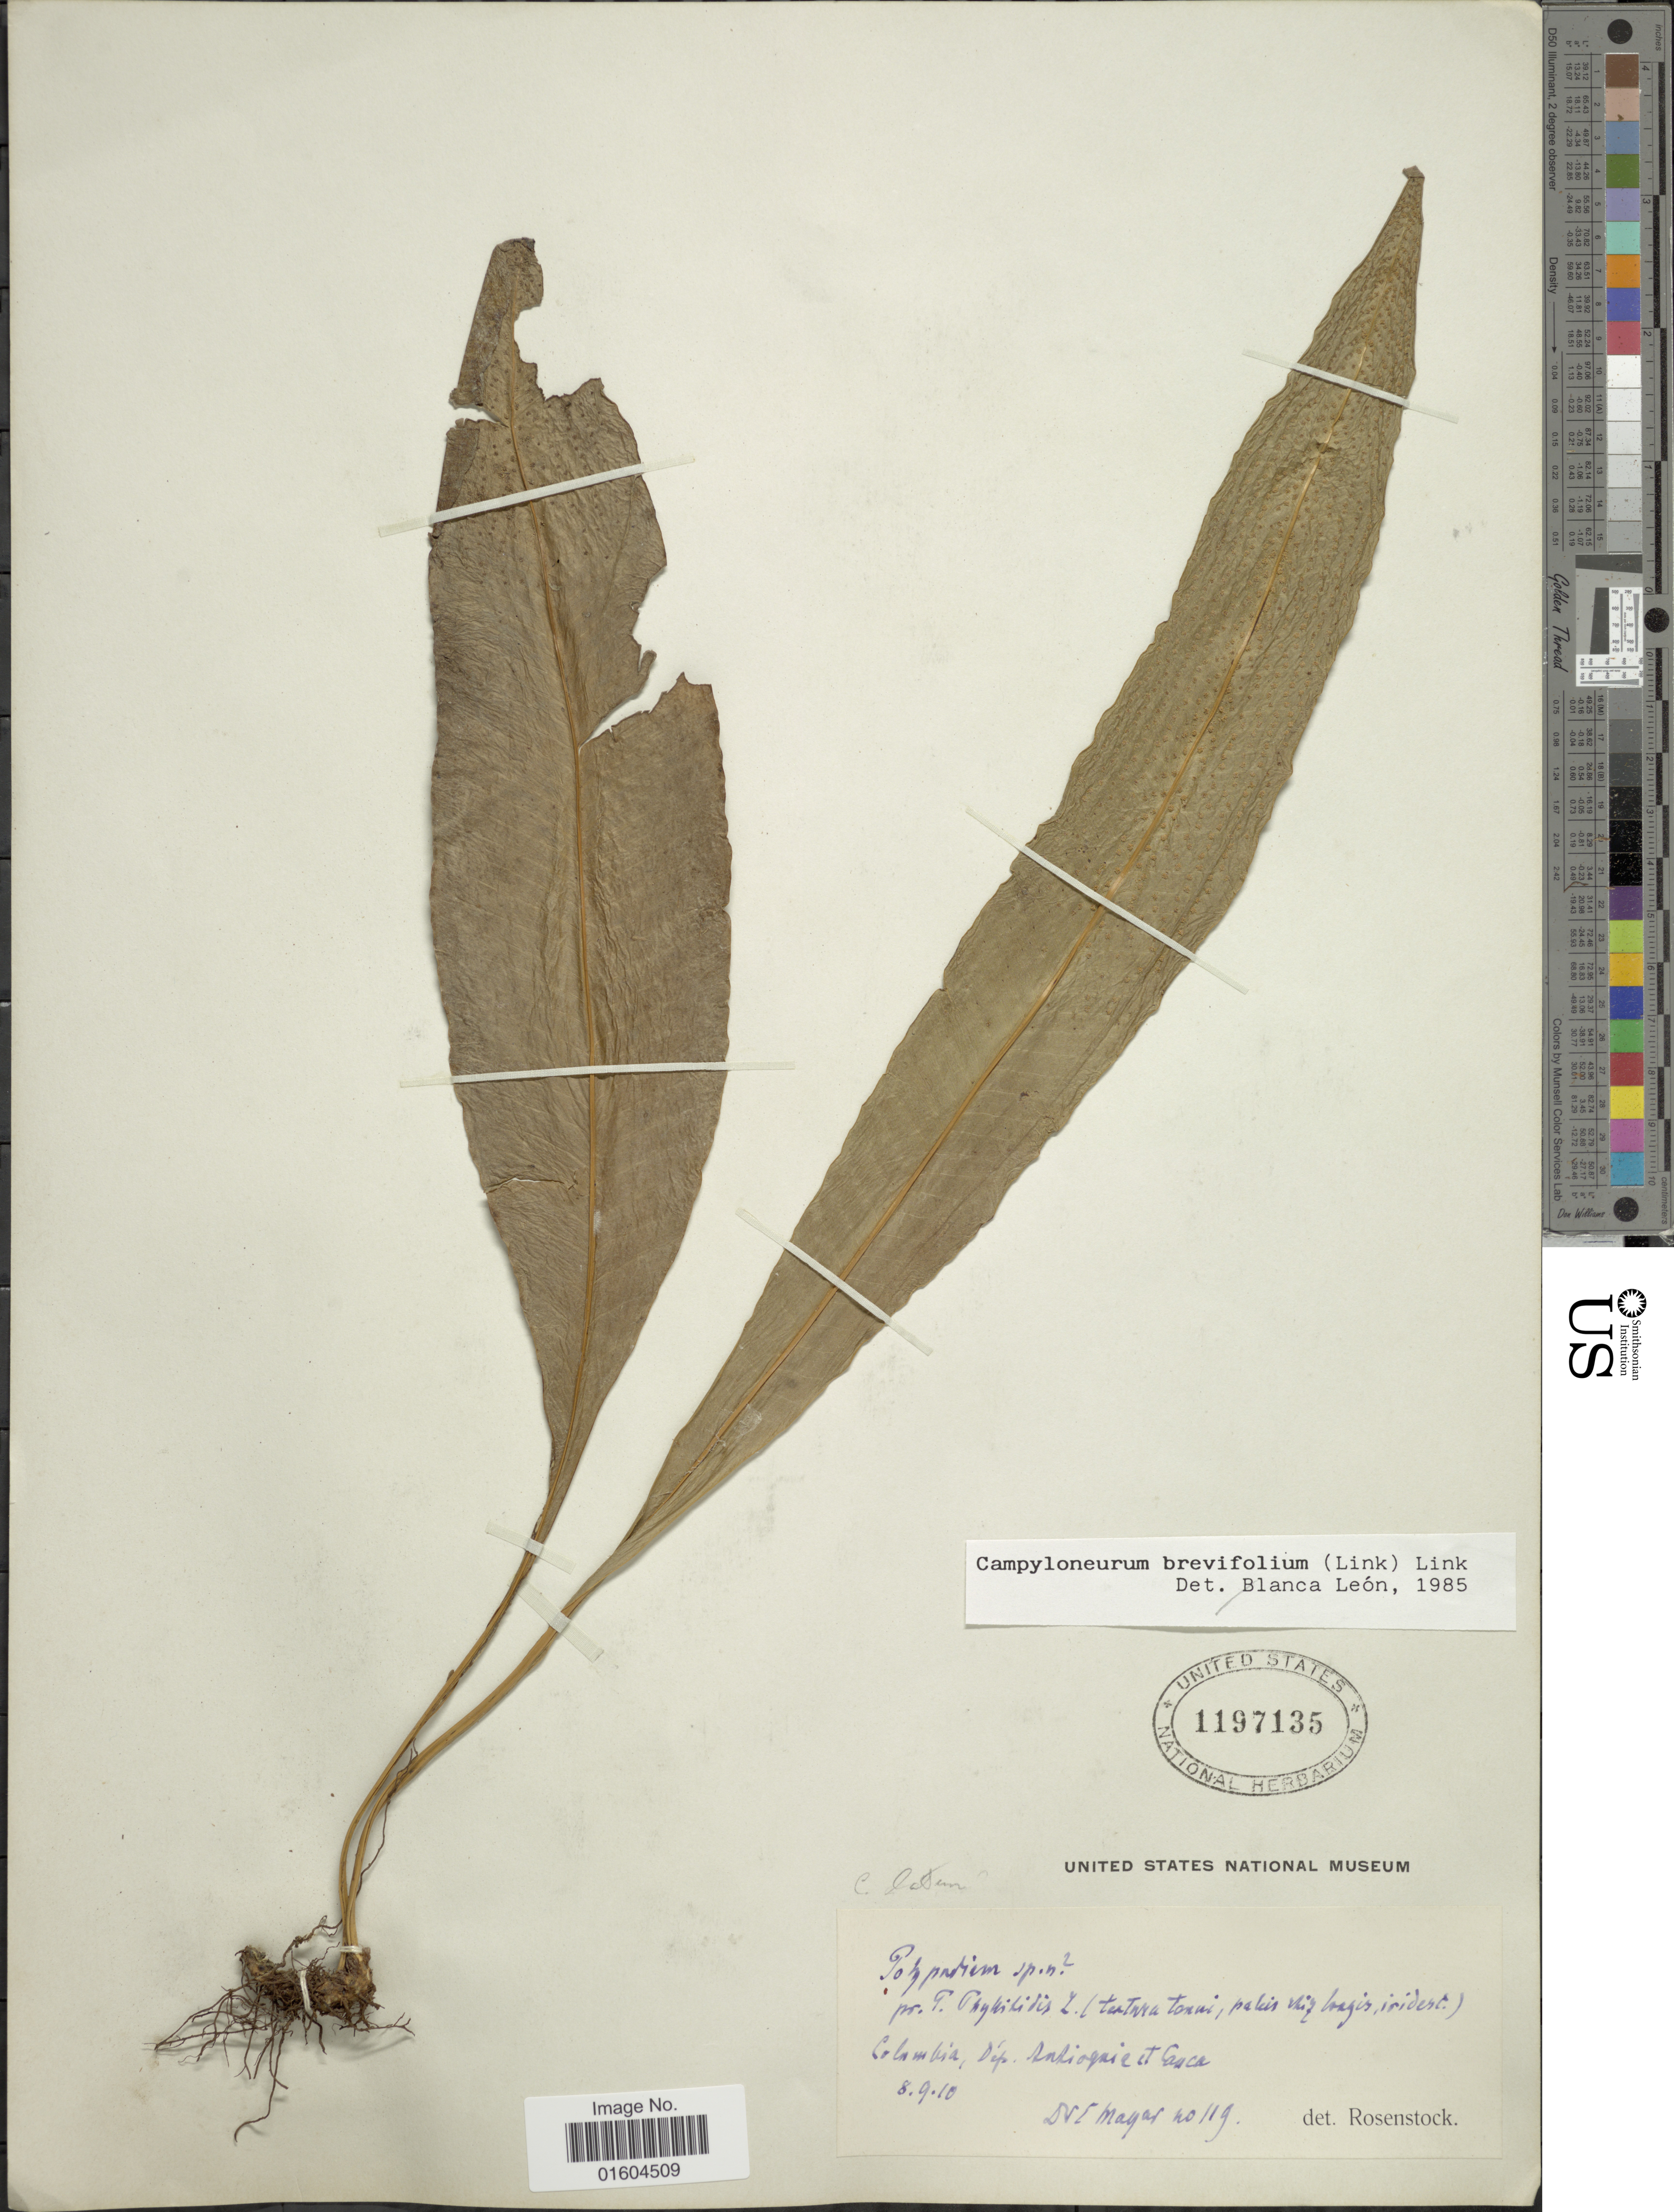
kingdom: Plantae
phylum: Tracheophyta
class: Polypodiopsida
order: Polypodiales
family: Polypodiaceae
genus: Campyloneurum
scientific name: Campyloneurum latum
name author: T. Moore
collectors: U. Mayar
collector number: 119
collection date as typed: Transcribed d/m/y: 8/9/10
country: Colombia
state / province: Cauca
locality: Columbia, Dep. Antiogaie et Cauca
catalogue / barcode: US 1197135